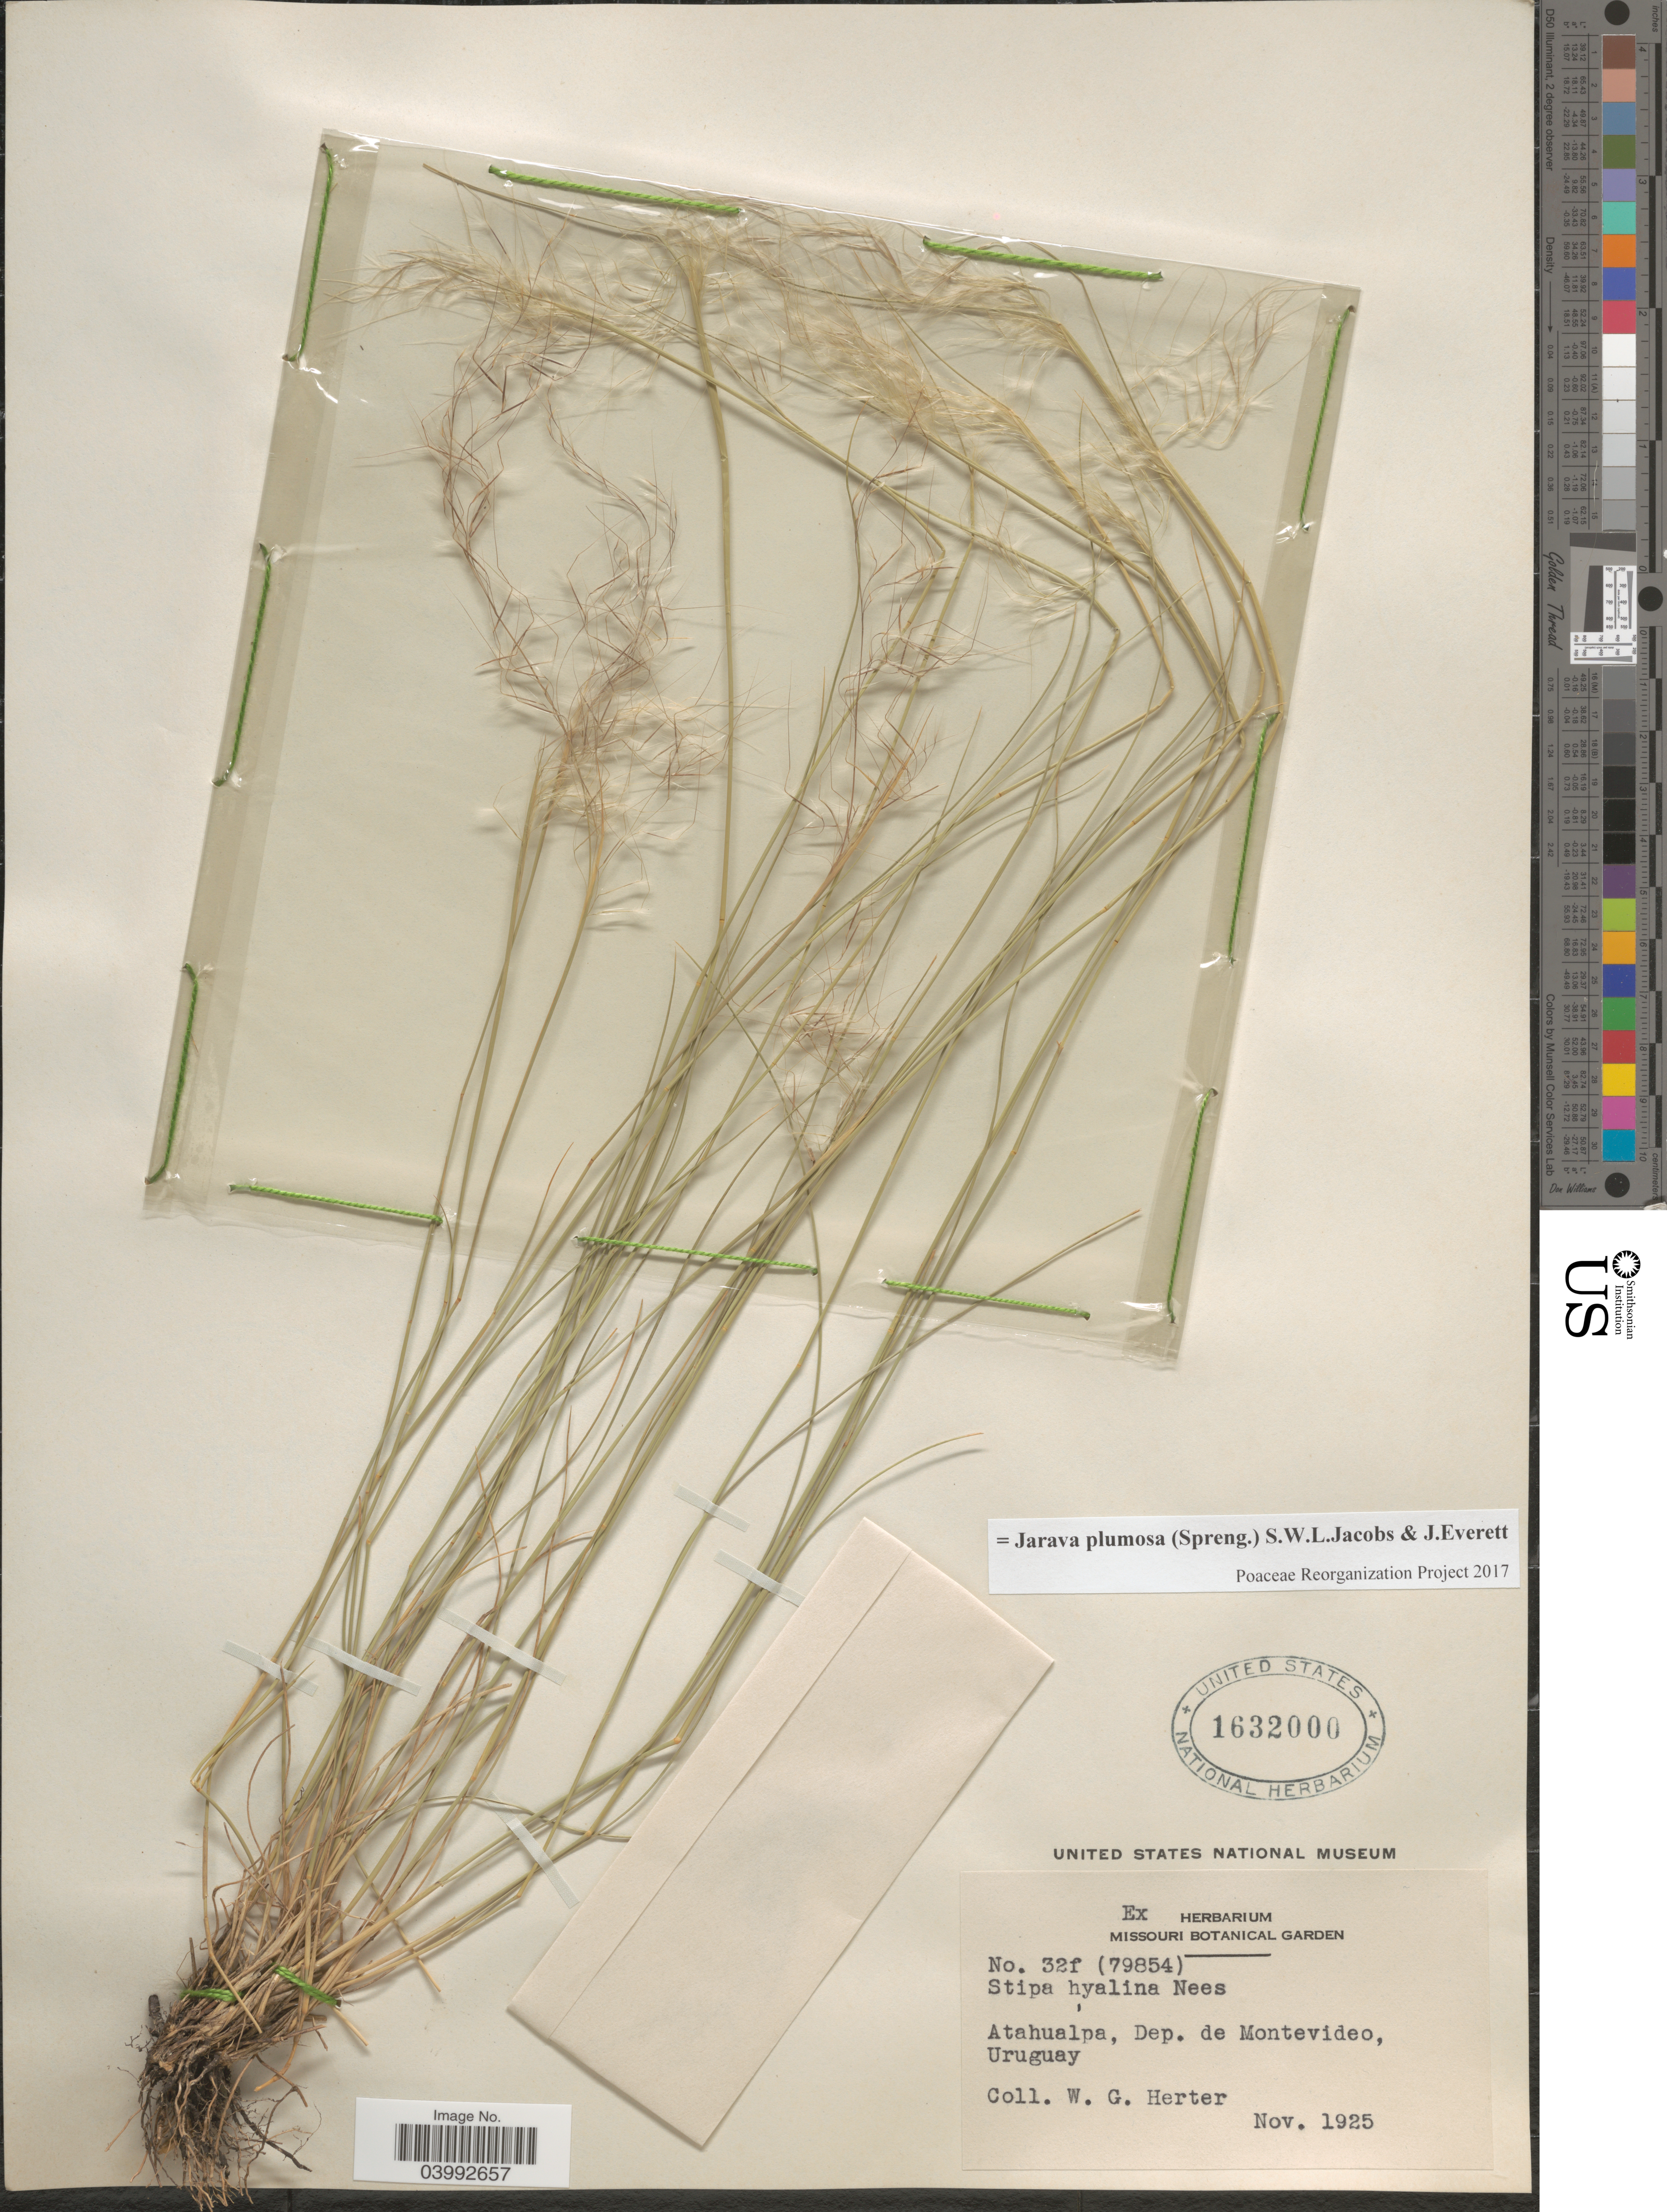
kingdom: Plantae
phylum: Tracheophyta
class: Liliopsida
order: Poales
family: Poaceae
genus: Jarava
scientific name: Jarava plumosa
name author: (Spreng.) S.W.L. Jacobs & J. Everett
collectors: W. G. Herter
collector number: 32f (79854)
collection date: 1925-11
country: Uruguay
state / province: Montevideo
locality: Atahualpa, Dep. de Montevideo.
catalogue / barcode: US 1632000